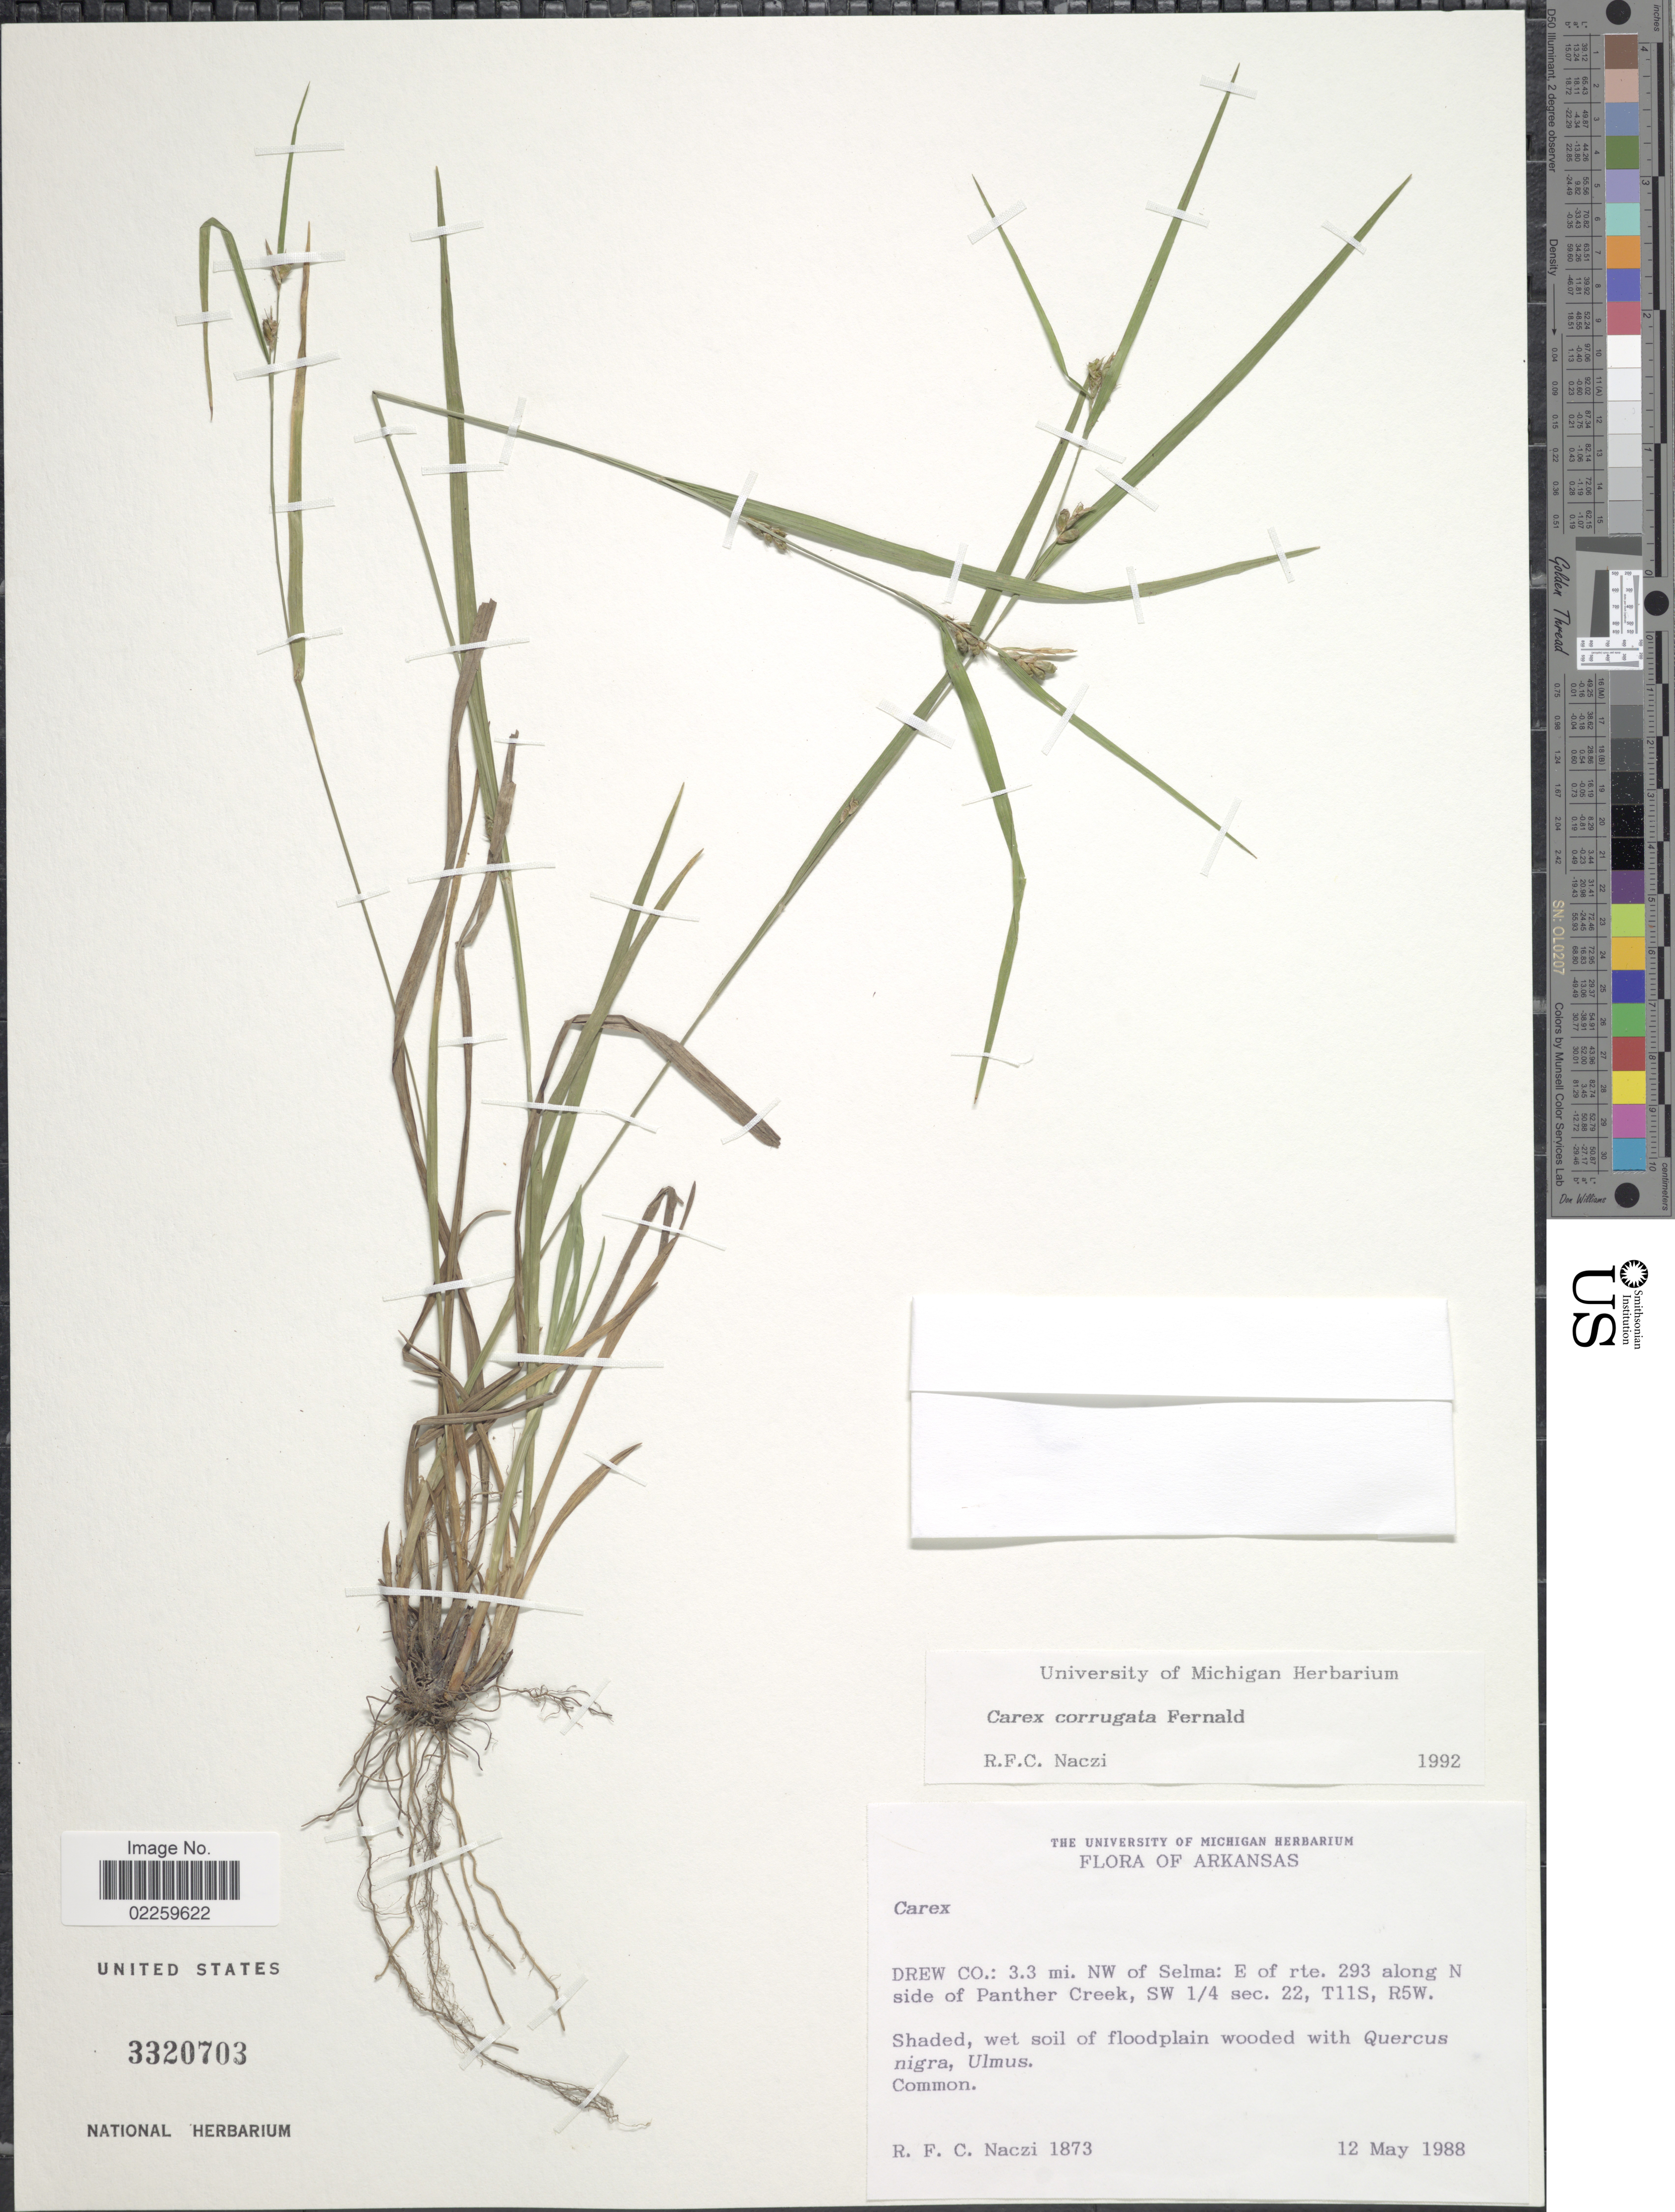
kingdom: Plantae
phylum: Tracheophyta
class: Liliopsida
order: Poales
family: Cyperaceae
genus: Carex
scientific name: Carex corrugata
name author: Fernald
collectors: R. F. C. Naczi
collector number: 1873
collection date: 1988-05-12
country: United States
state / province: Arkansas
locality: Drew Co.: 3.3 mi. NW of Selma: E of rte. 293 along N side of Panther Creek, SW 1/4 sec. 22, T11S, R5W.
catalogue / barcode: US 3320703